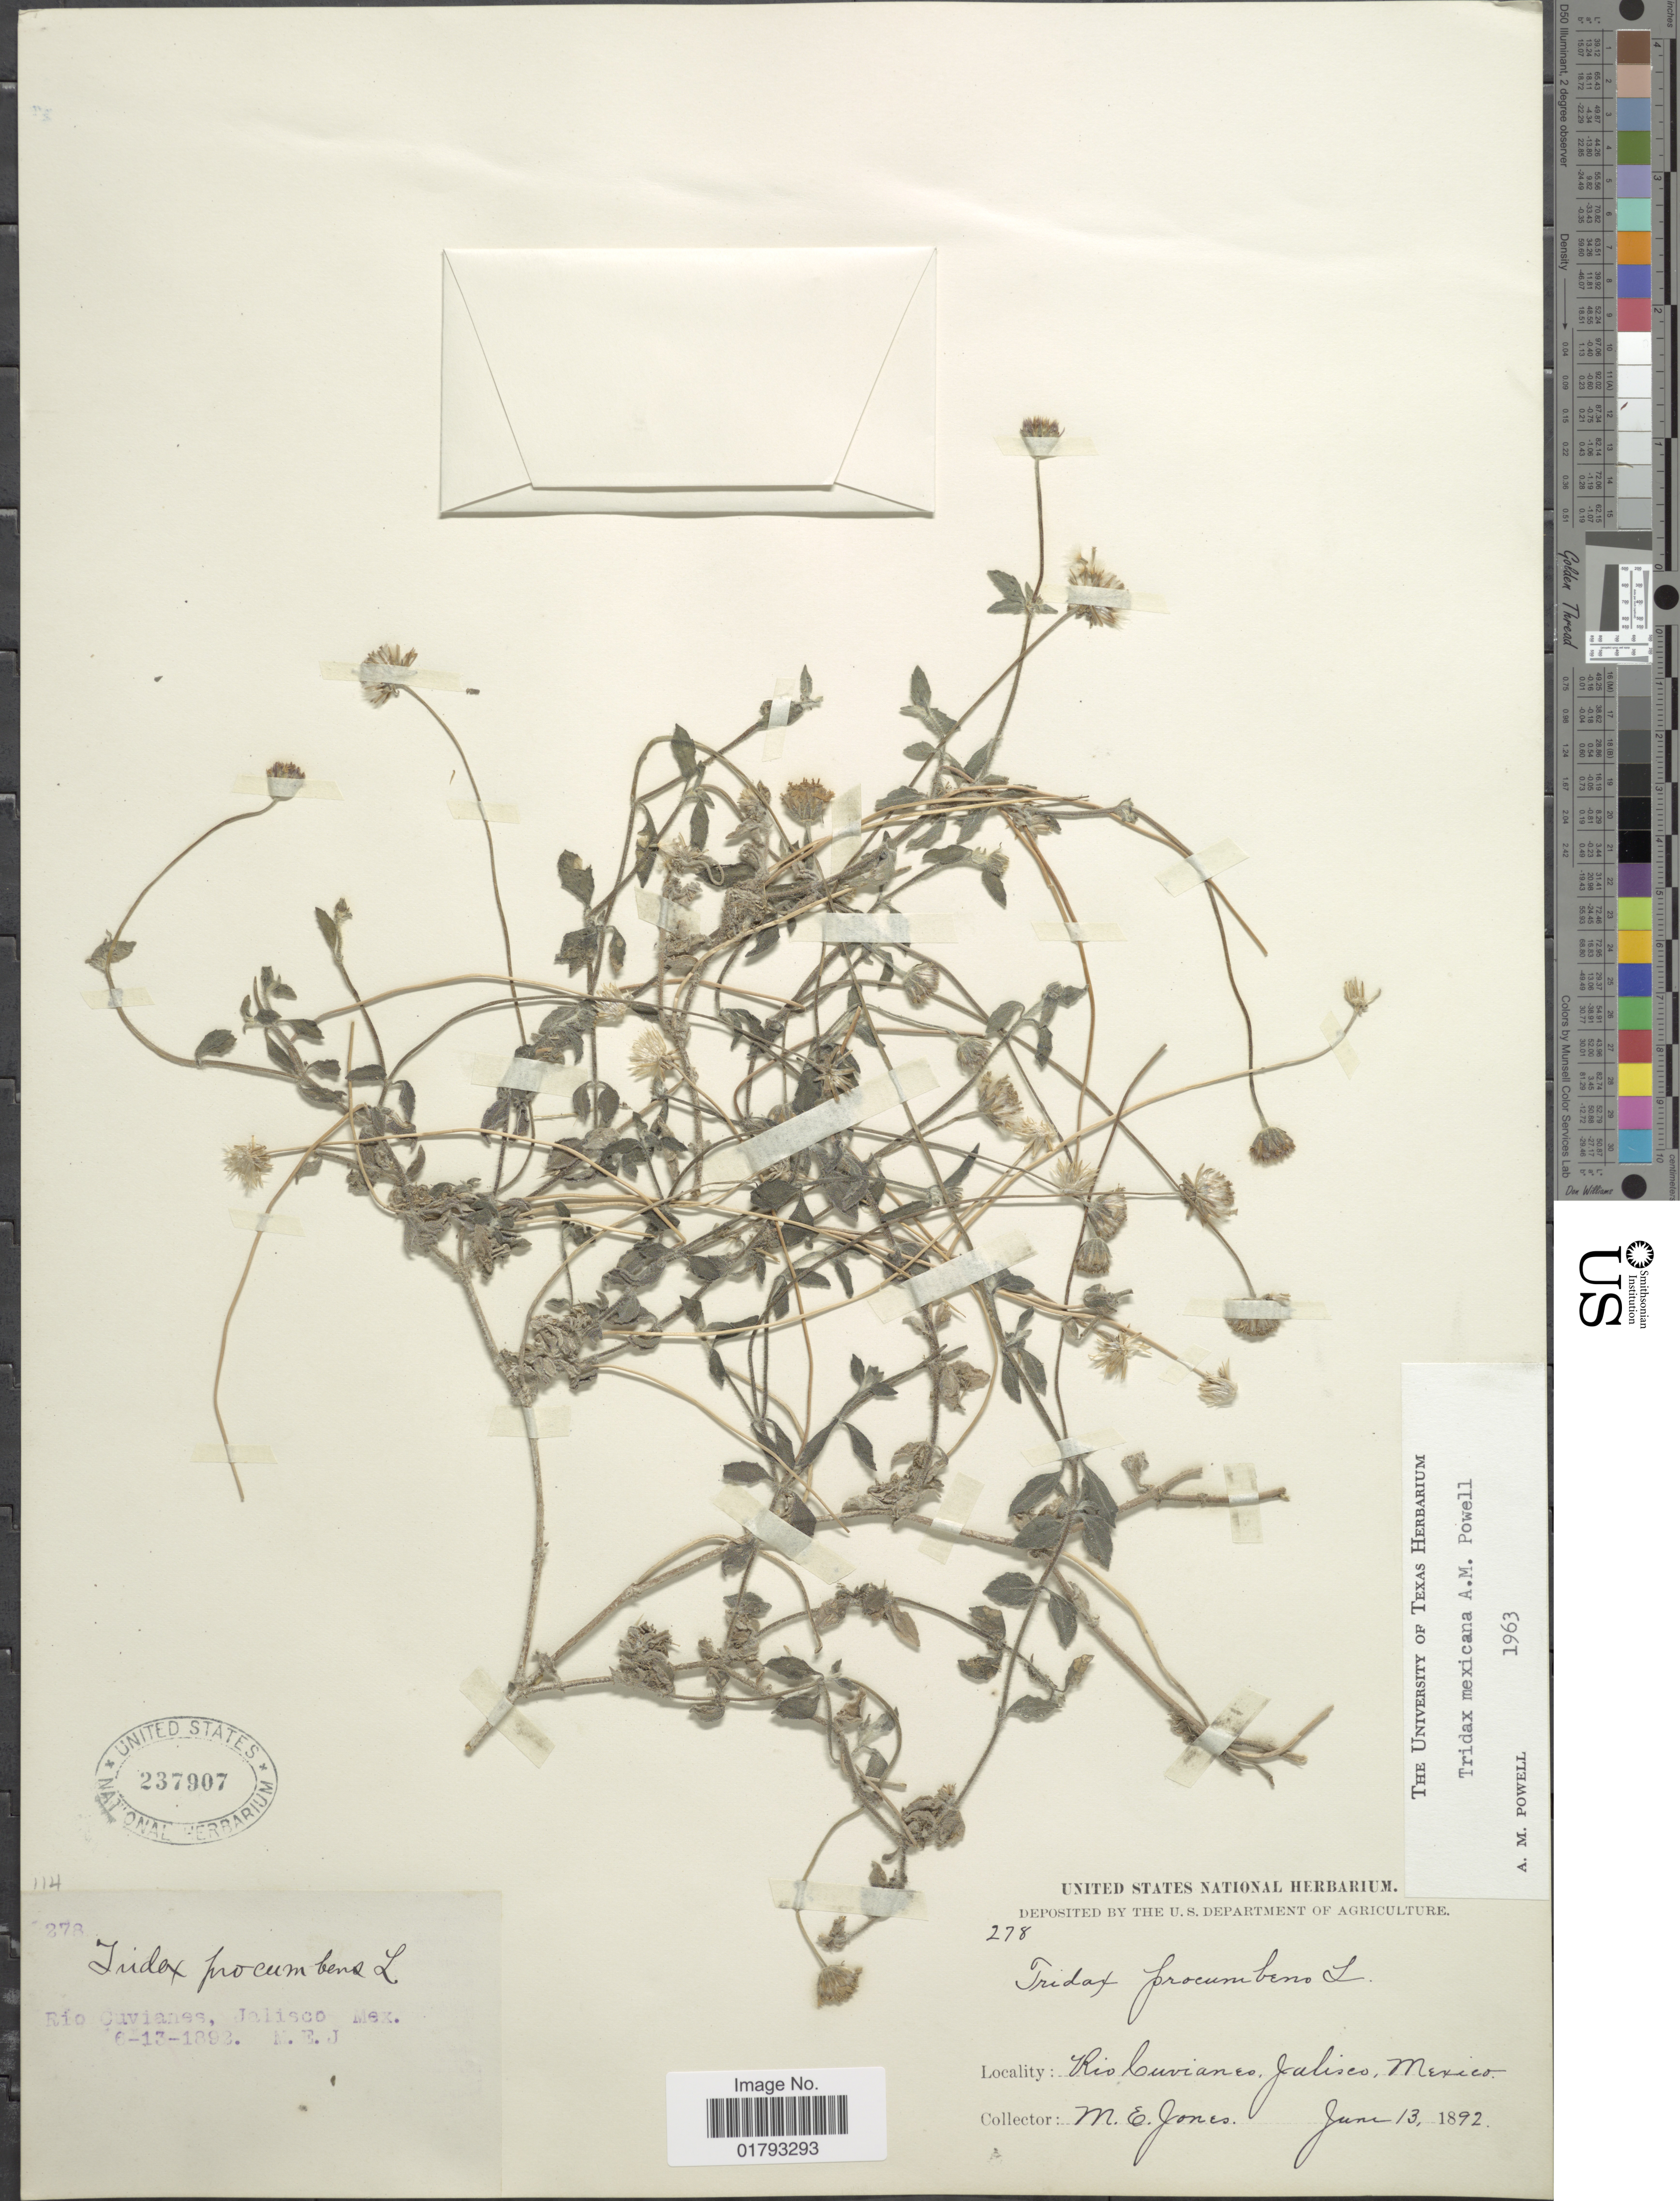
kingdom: Plantae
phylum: Tracheophyta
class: Magnoliopsida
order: Asterales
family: Asteraceae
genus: Tridax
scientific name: Tridax mexicana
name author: A.M. Powell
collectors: M. E. Jones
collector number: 278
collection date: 1892-01-13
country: Mexico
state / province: Jalisco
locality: Rio Cuvianes, Jalisco, Mexico.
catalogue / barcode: US 237907